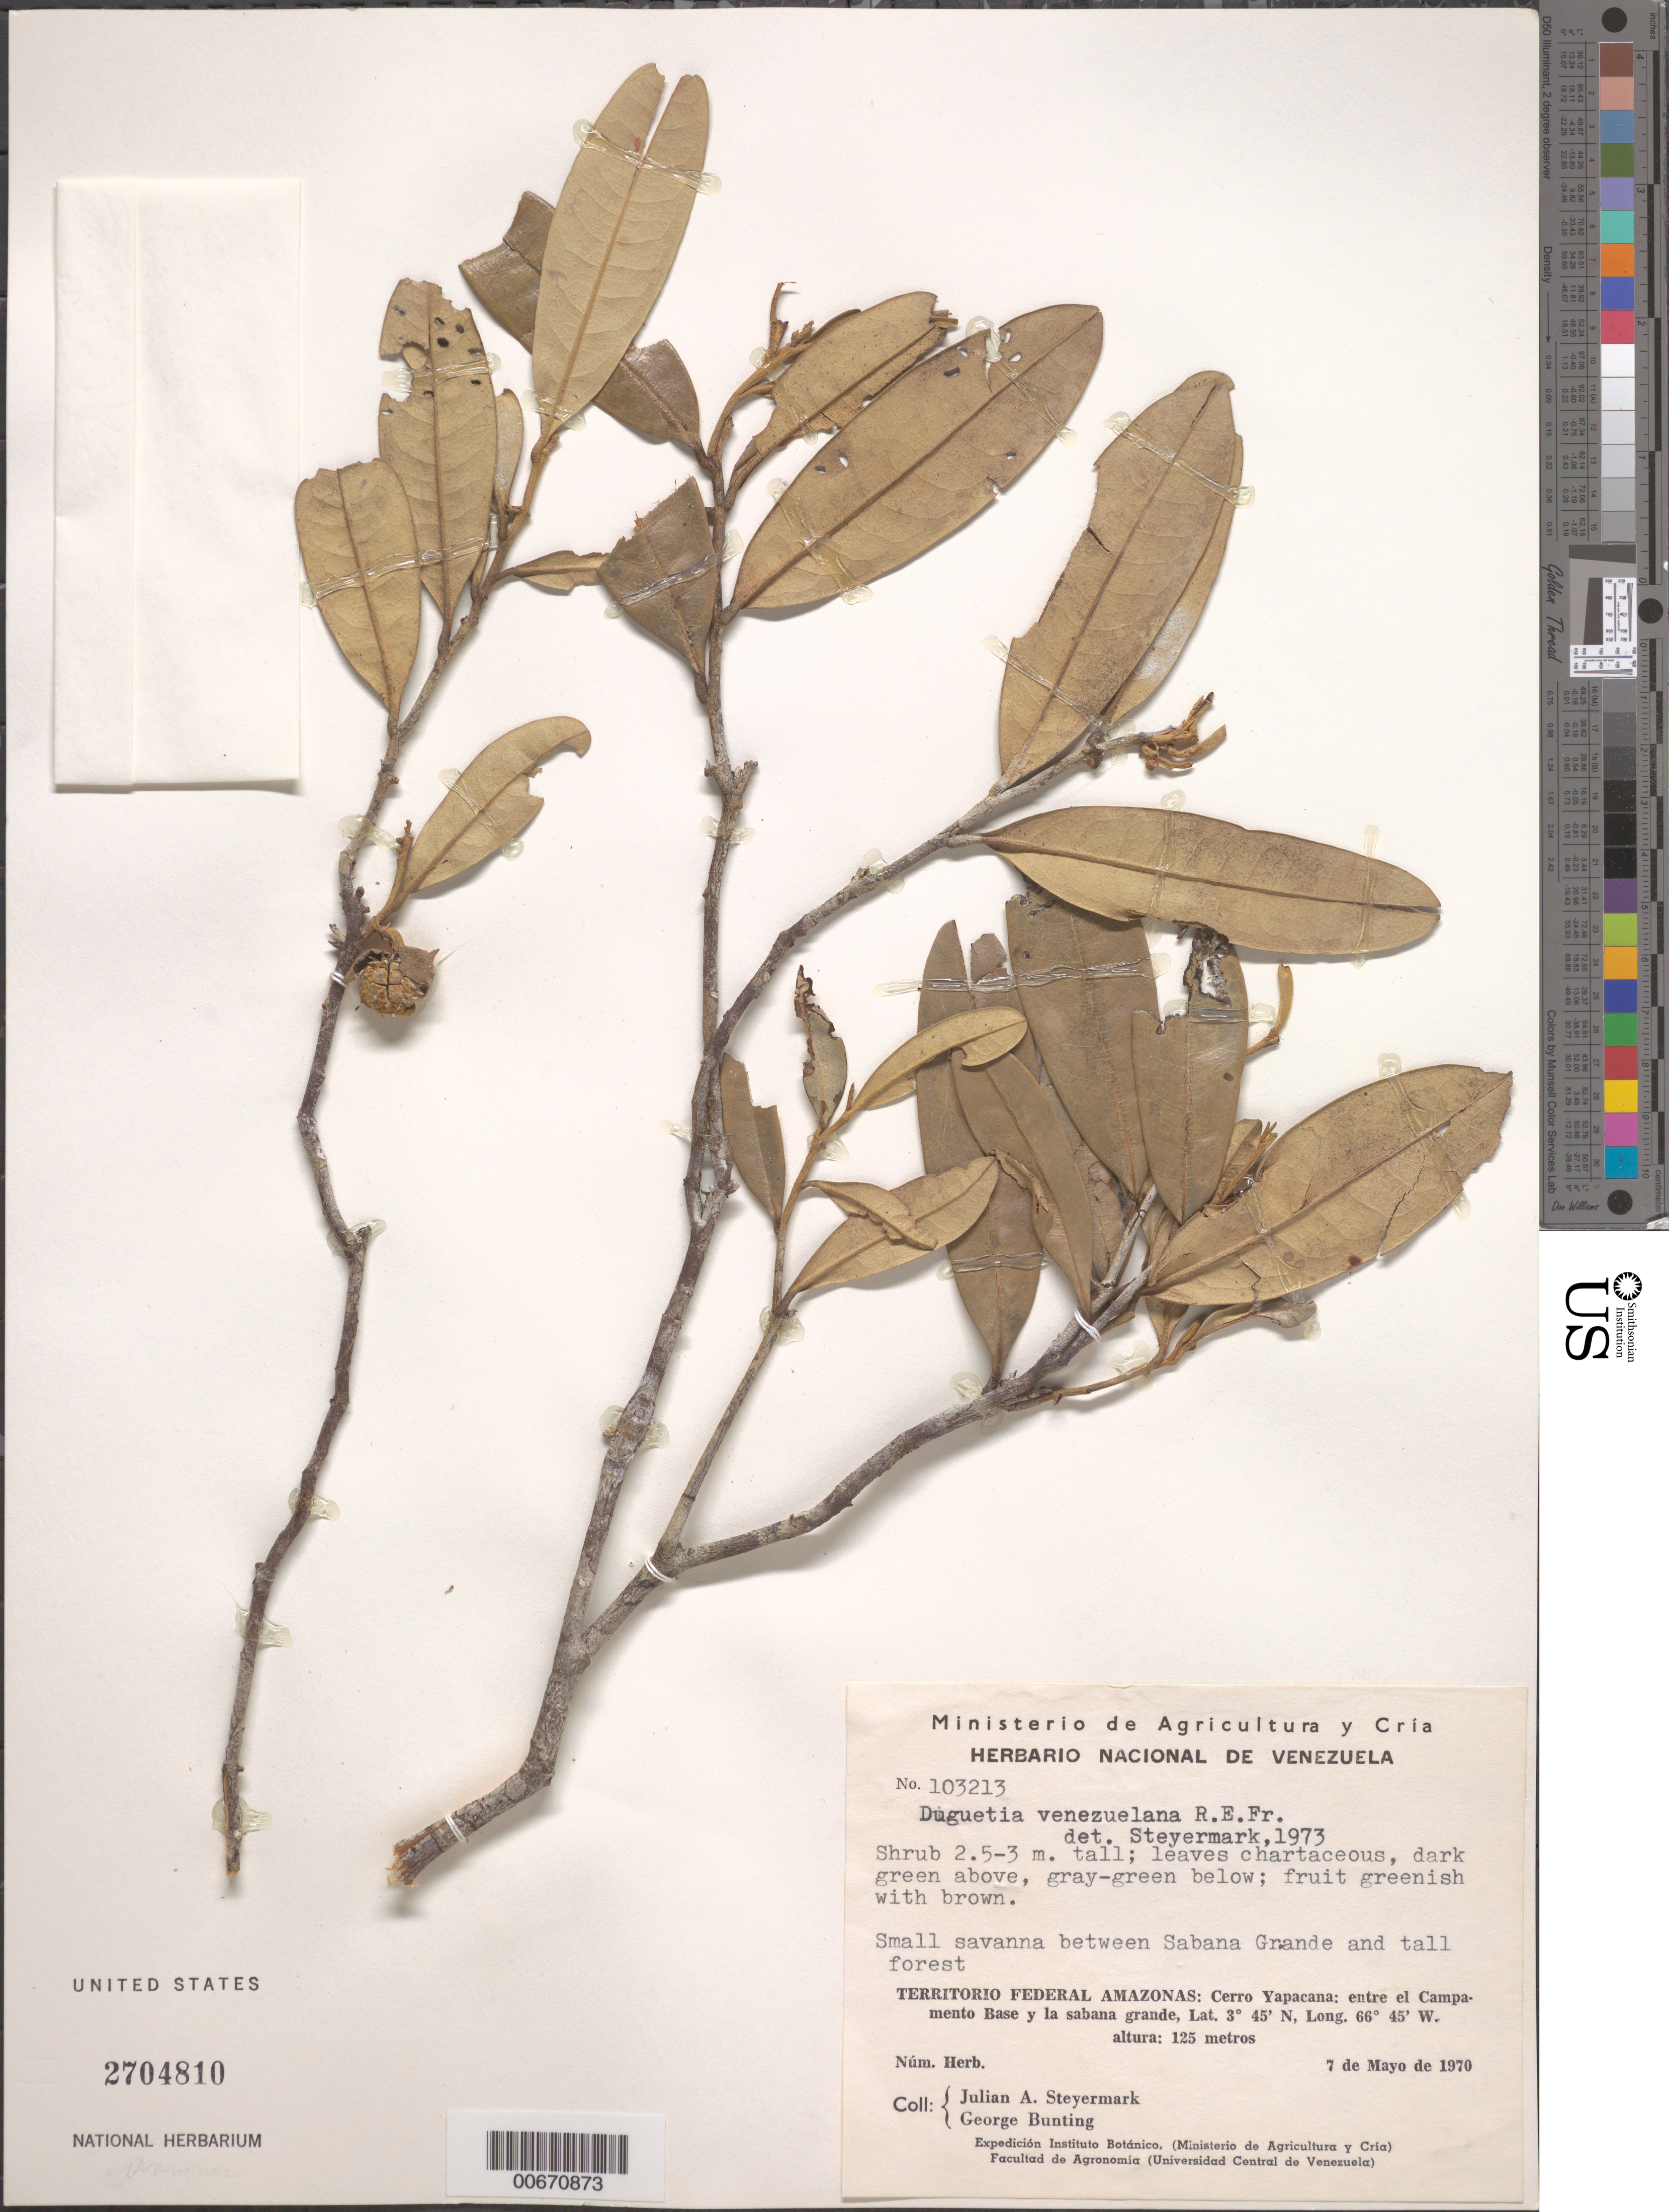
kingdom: Plantae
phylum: Tracheophyta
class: Magnoliopsida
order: Magnoliales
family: Annonaceae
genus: Duguetia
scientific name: Duguetia quitarensis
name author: Benth.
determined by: Steyermark, Julian A., (VEN)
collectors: J. Steyermark & G. S. Bunting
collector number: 103213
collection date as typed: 7-May-70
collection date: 1970-05-07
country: Venezuela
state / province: Amazonas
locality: Cerro Yapacána, entre el Campamento Base y la sabana grande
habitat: Savanna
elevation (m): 125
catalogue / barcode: US 2704810